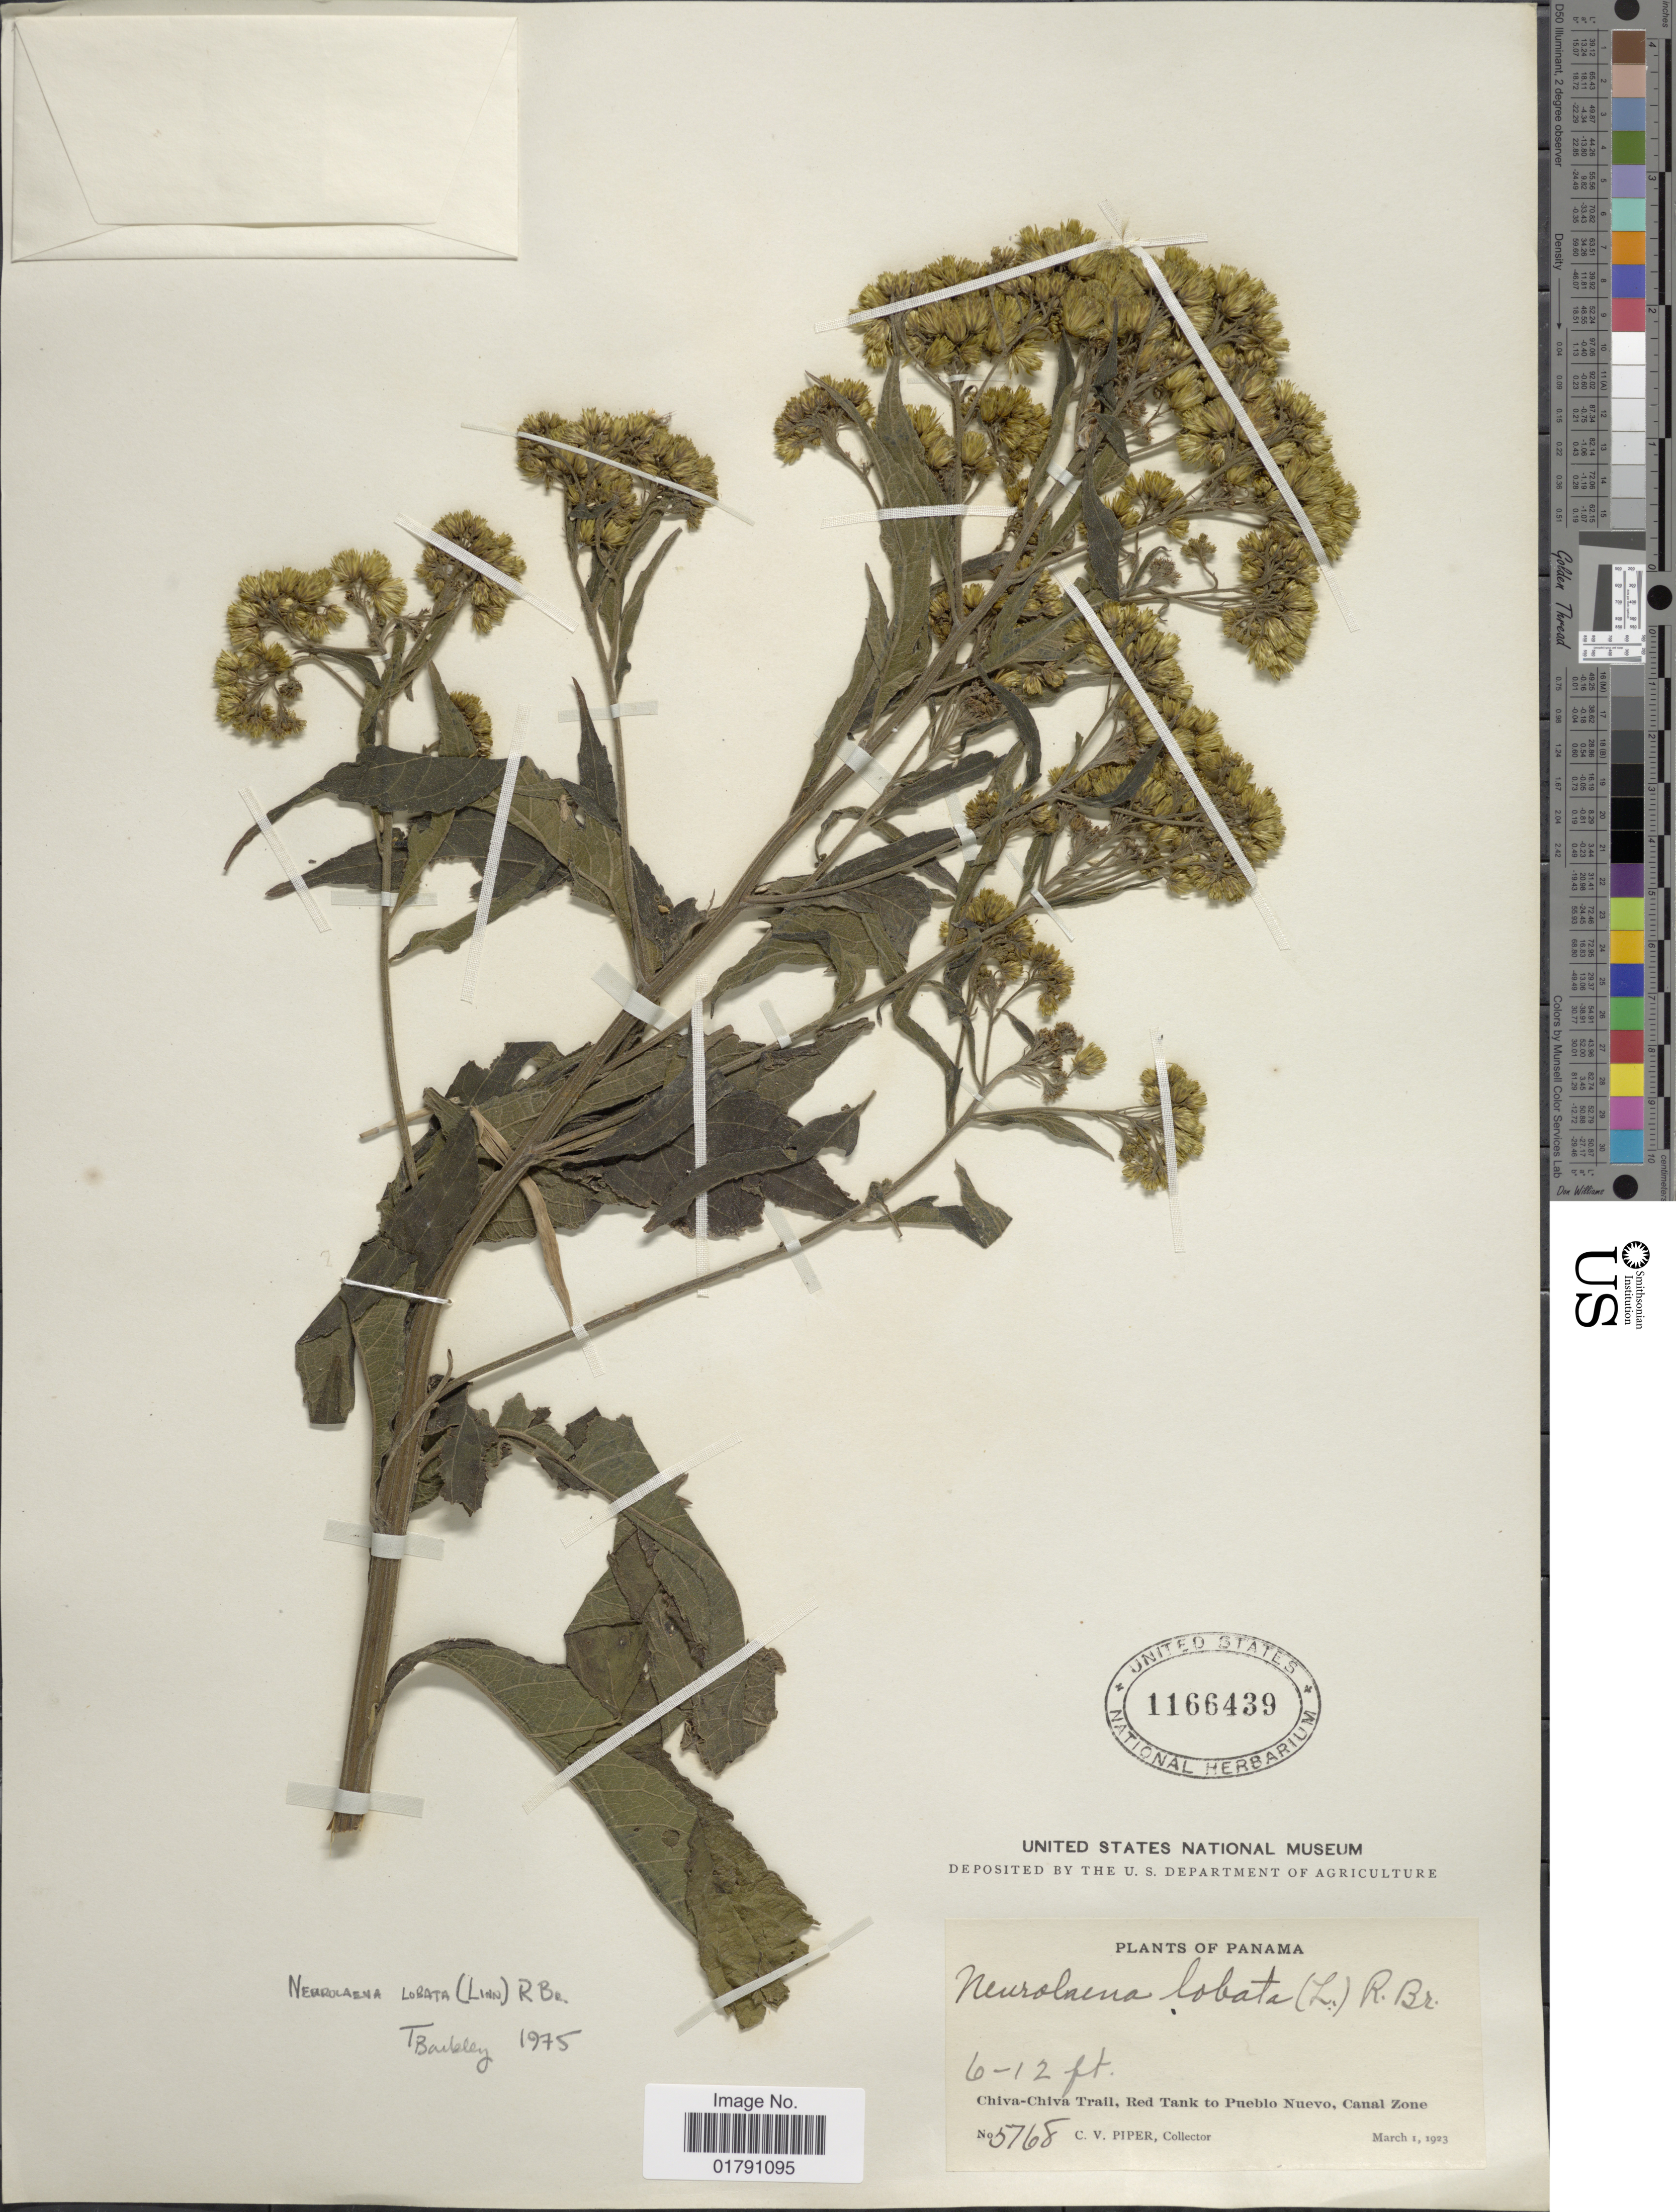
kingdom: Plantae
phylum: Tracheophyta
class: Magnoliopsida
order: Asterales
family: Asteraceae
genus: Neurolaena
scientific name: Neurolaena lobata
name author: (L.) R. Br. ex Cass.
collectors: C. V. Piper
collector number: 5168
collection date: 1923-03-01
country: Panama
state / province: Panamá / Panamá Oeste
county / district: Canal Zone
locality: Chiva-Chiva Trail, Red Tank to Pueblo Nuevo.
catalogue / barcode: US 1166439